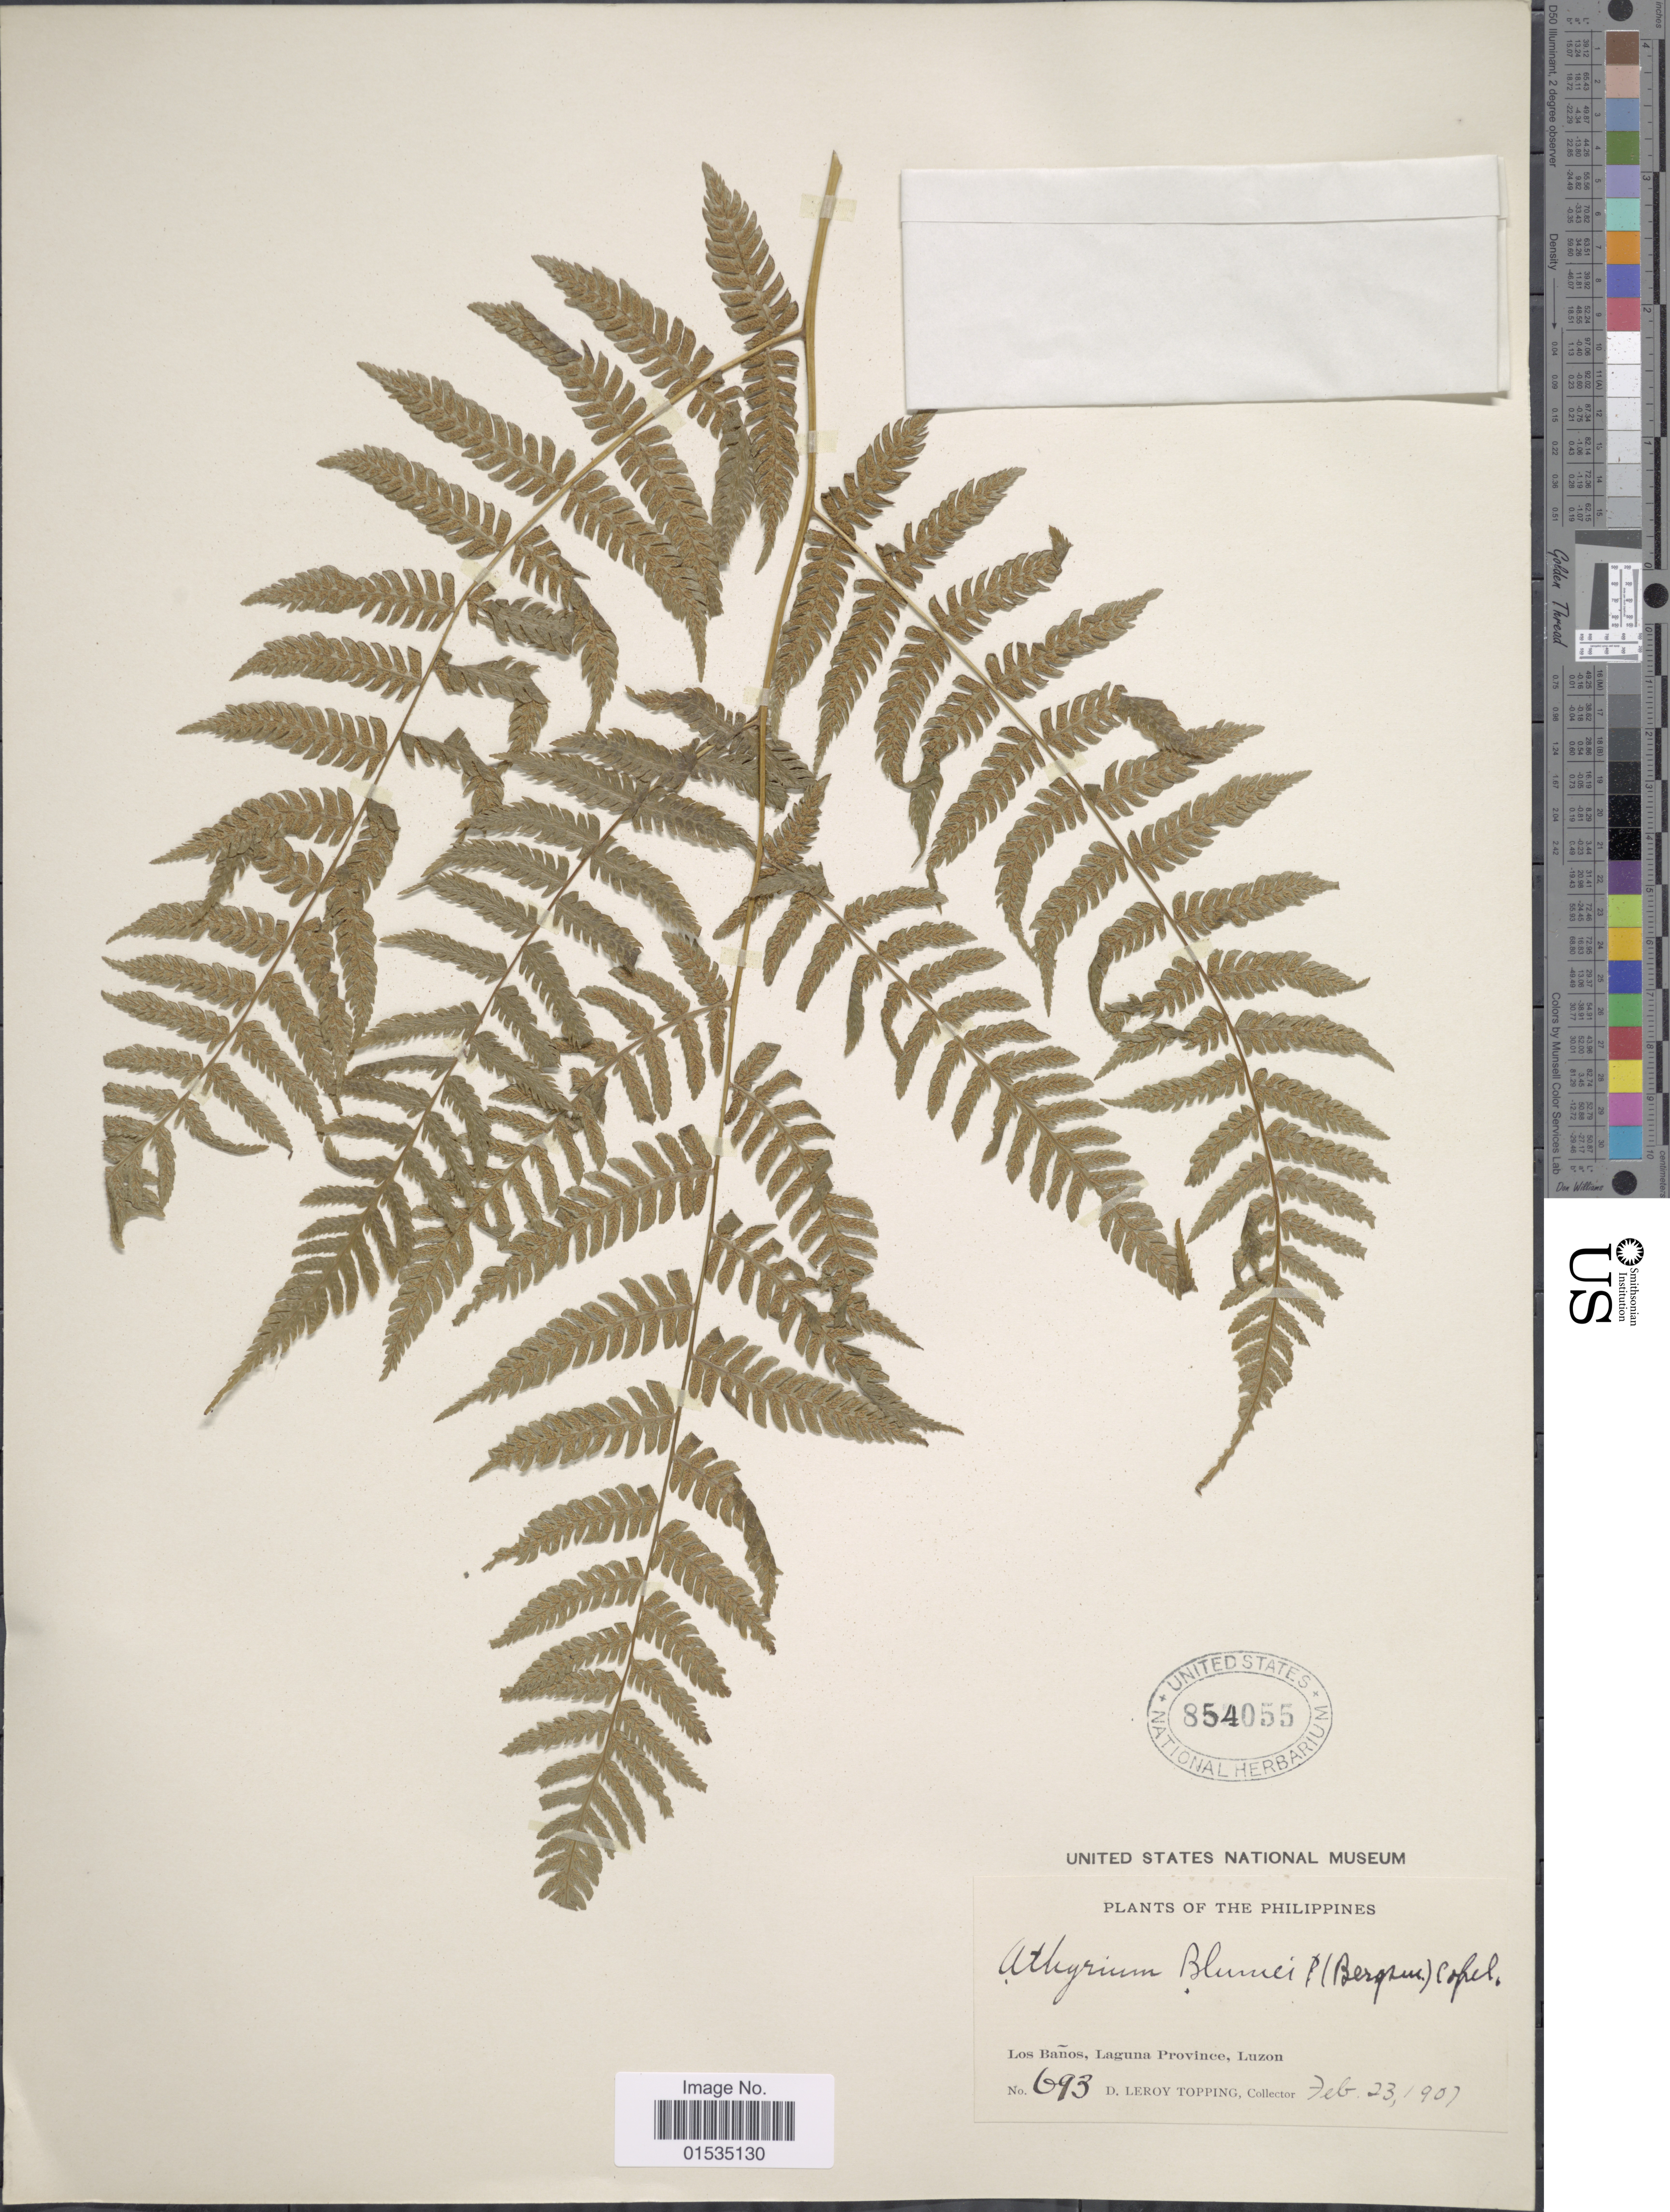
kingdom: Plantae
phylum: Tracheophyta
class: Polypodiopsida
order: Polypodiales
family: Athyriaceae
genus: Diplazium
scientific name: Diplazium polypodioides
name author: Blume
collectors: D. L. Topping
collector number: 693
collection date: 1907-02-23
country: Philippines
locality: Los Baños, Laguna Province, Luzon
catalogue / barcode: US 854055